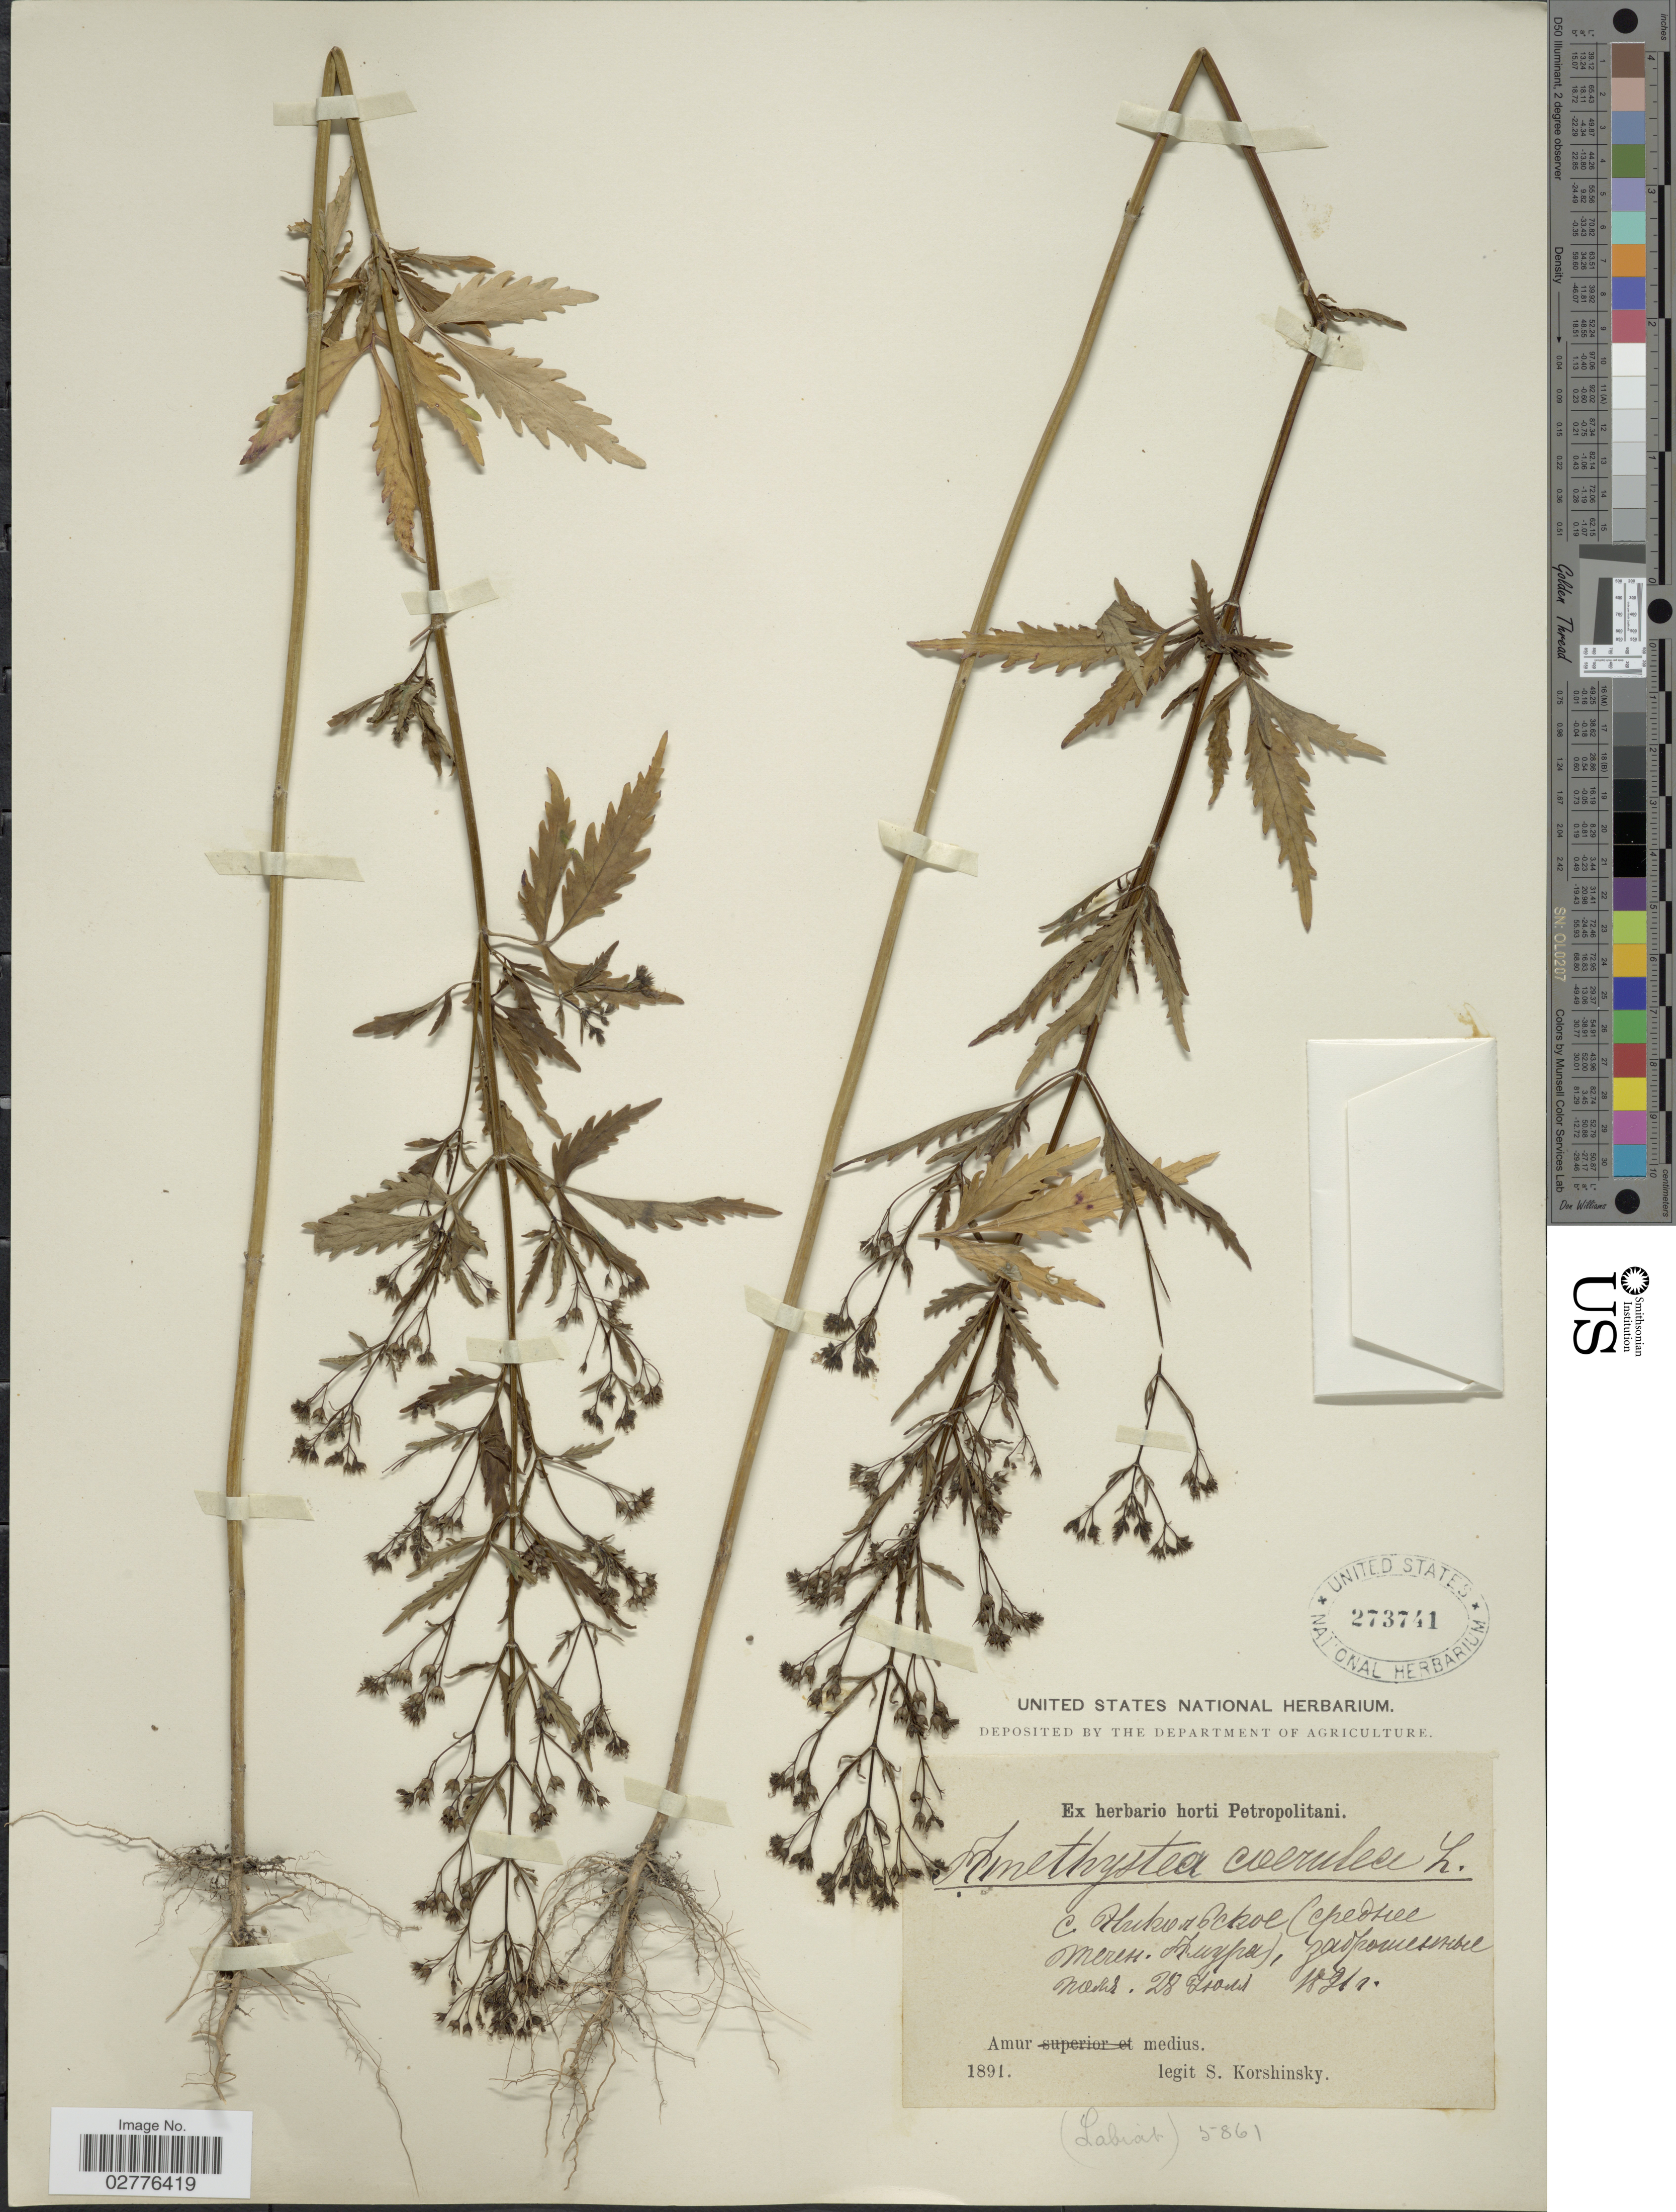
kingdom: Plantae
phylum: Tracheophyta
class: Magnoliopsida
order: Lamiales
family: Lamiaceae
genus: Amethystea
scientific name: Amethystea caerulea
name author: L.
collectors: S. I. Korshinsky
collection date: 1891-03-28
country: Russian Federation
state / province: Amur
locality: Amur medius.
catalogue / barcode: US 273741